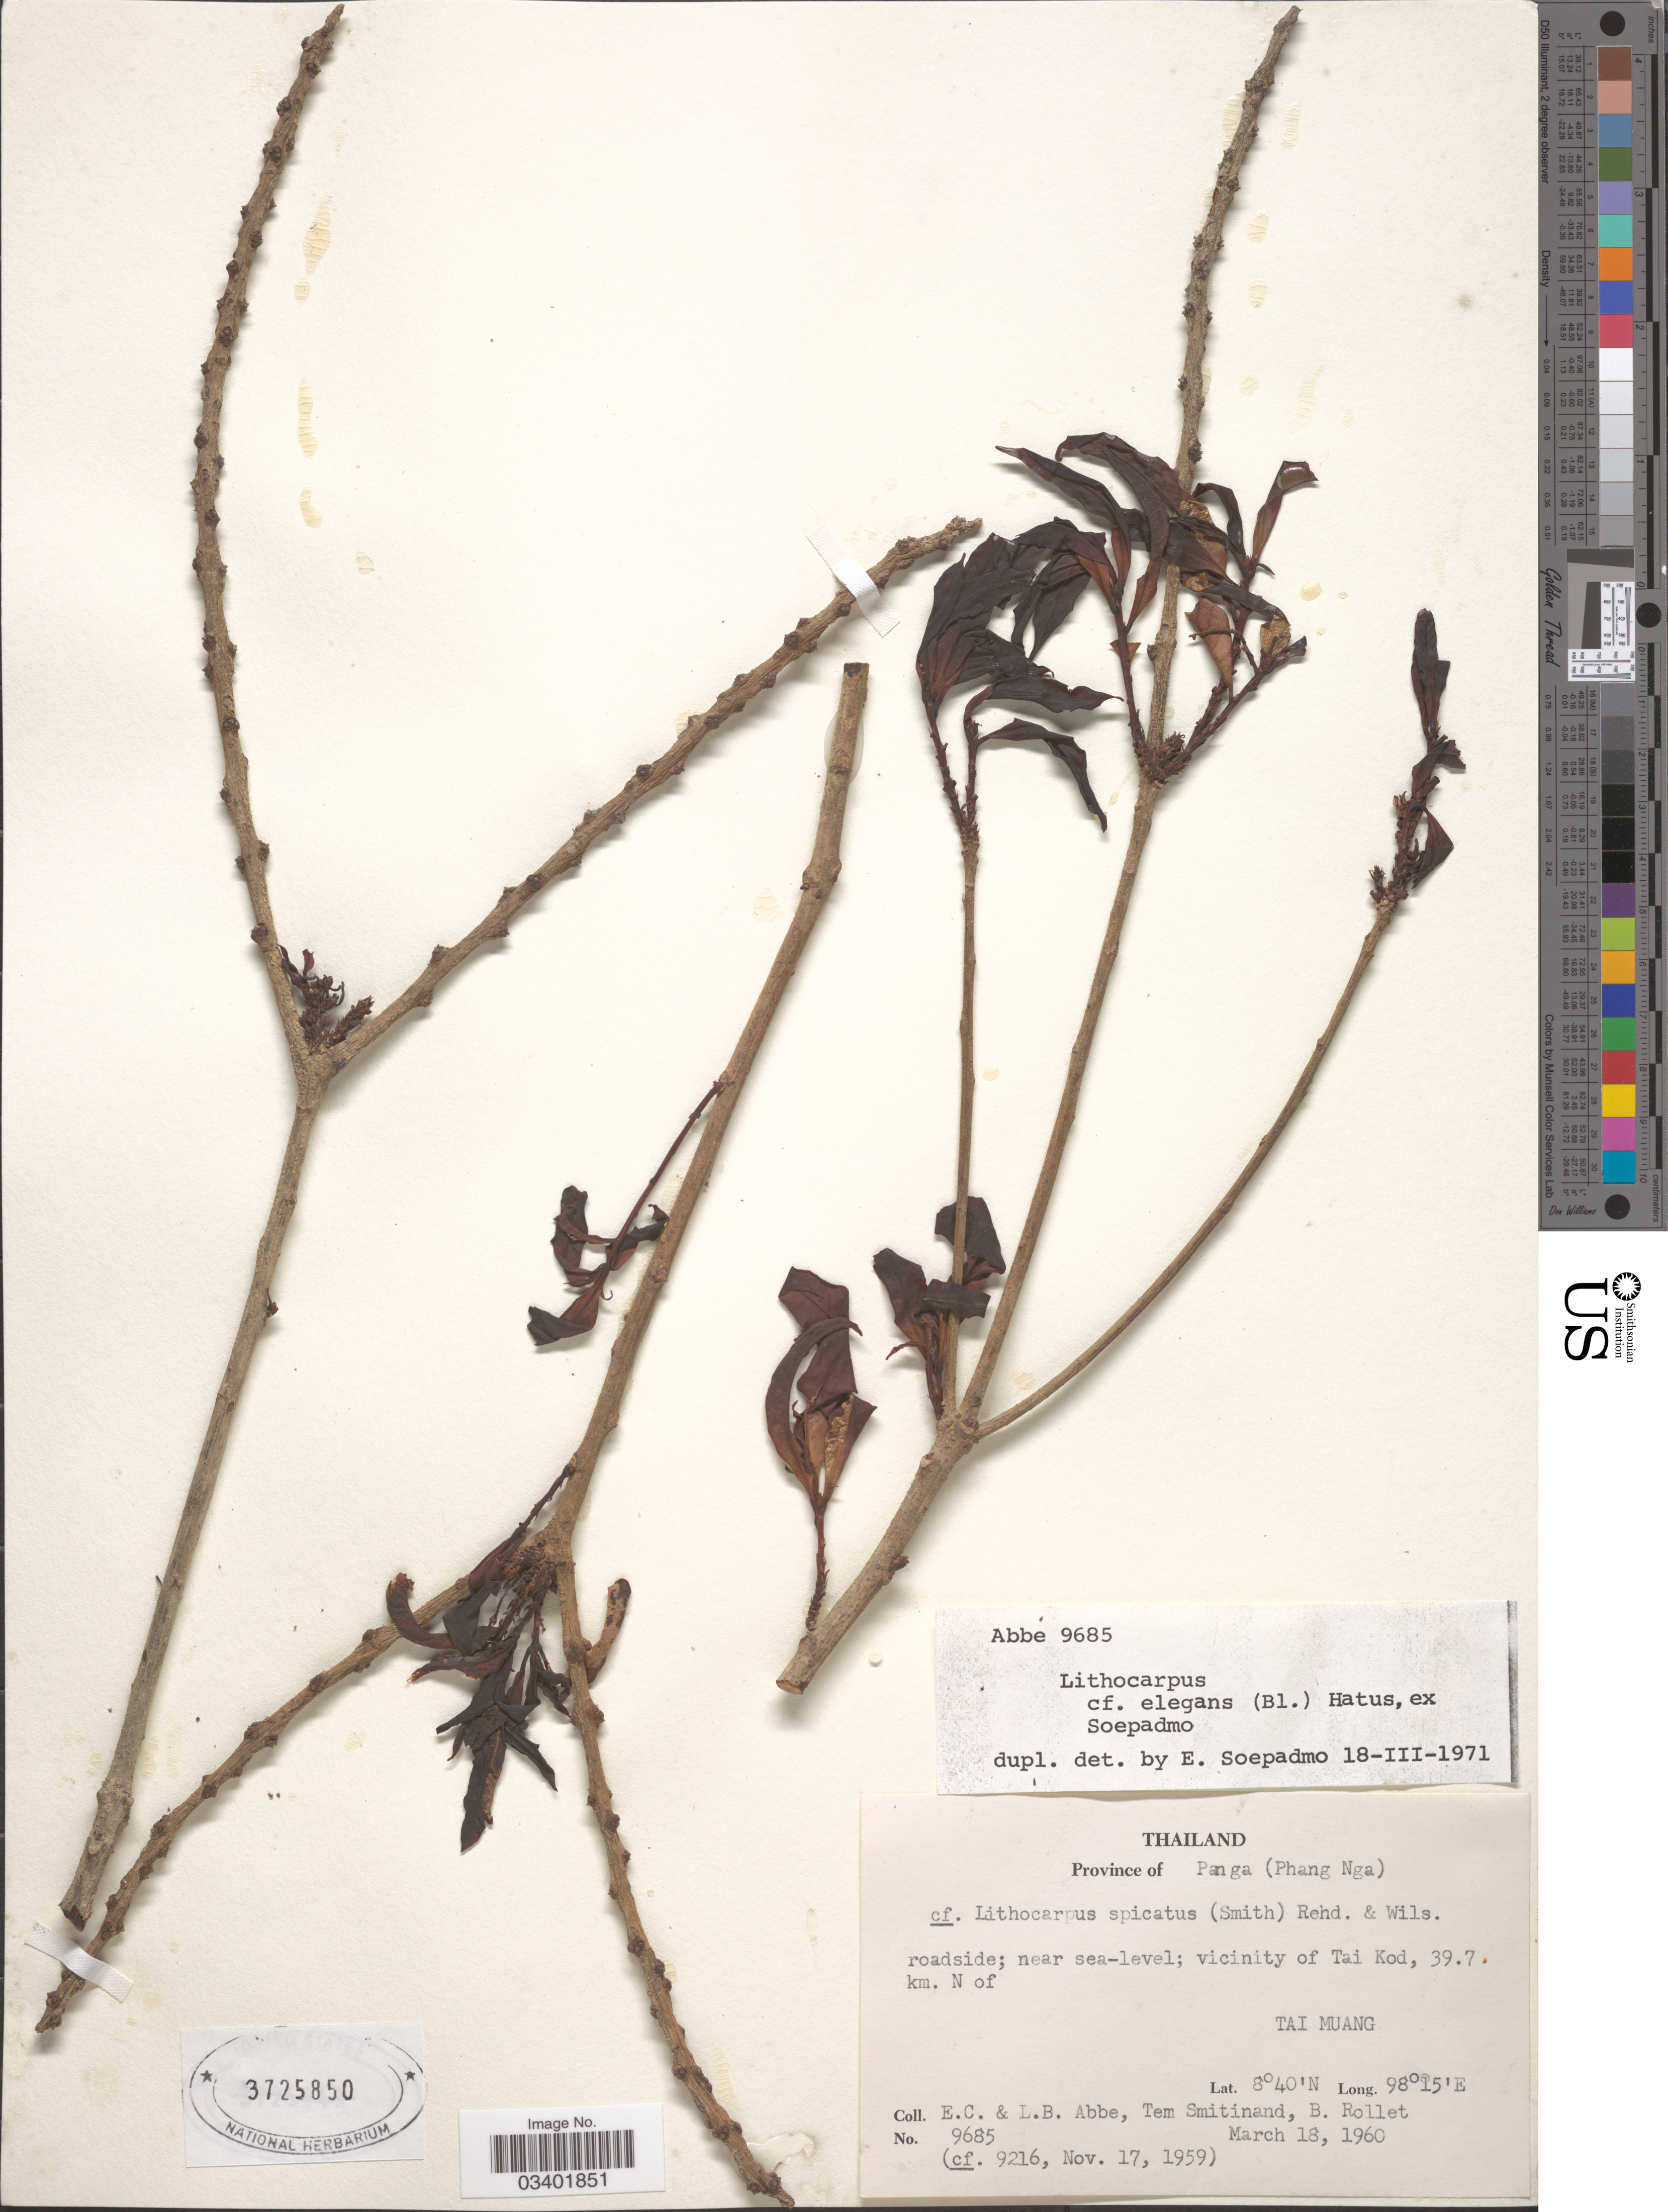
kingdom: Plantae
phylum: Tracheophyta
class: Magnoliopsida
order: Fagales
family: Fagaceae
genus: Lithocarpus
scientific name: Lithocarpus elegans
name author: (Blume) Hatus. ex Soepadmo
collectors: E. C. Abbe, L. B. Abbe, T. Smitinand & B. Rollet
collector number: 9685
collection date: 1960-03-18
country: Thailand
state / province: Phang Nga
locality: Province of Panga, roadside; near sea-level; vicinity of Tai Kod, 37.7 km. N of Tai Muang.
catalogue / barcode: US 3725850